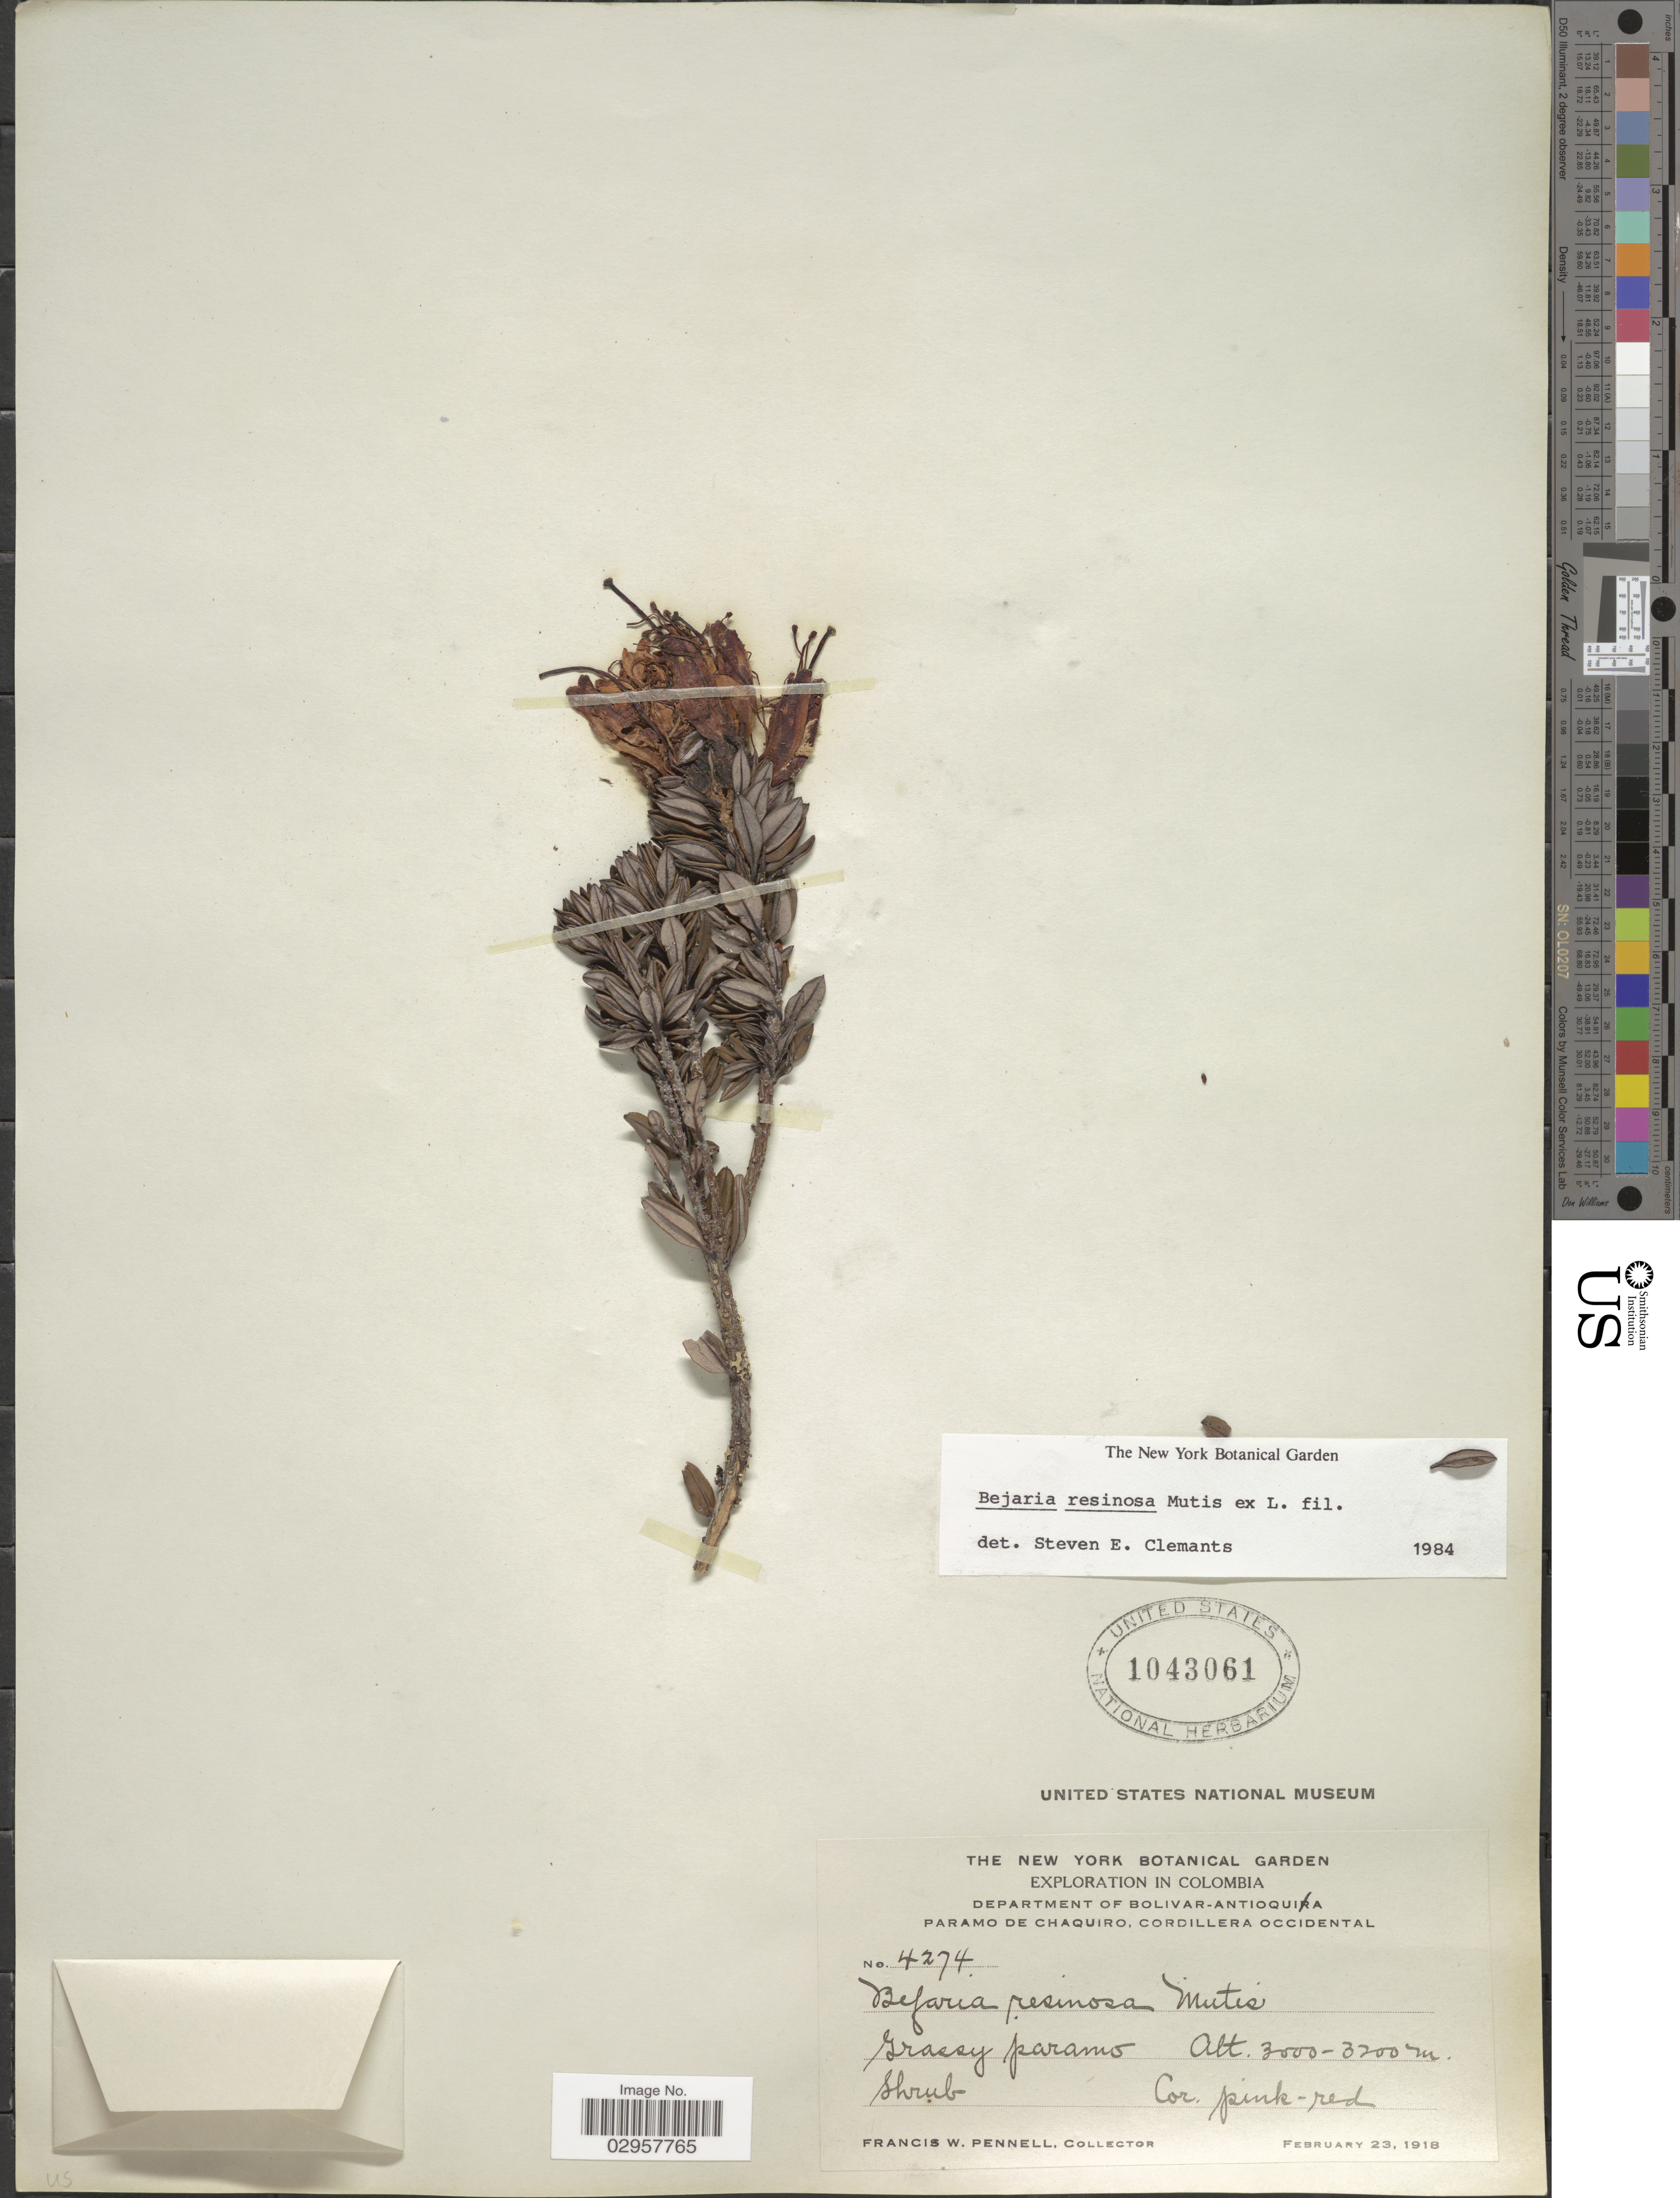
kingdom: Plantae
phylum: Tracheophyta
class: Magnoliopsida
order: Ericales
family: Ericaceae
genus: Befaria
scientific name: Befaria resinosa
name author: Mutis ex L. f.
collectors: F. W. Pennell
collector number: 4274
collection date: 1918-02-23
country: Colombia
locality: Department of Bolivar-Antioquia. Paramo de Chaquiro, Cordillera Occidental.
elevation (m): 3000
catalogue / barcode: US 1043061